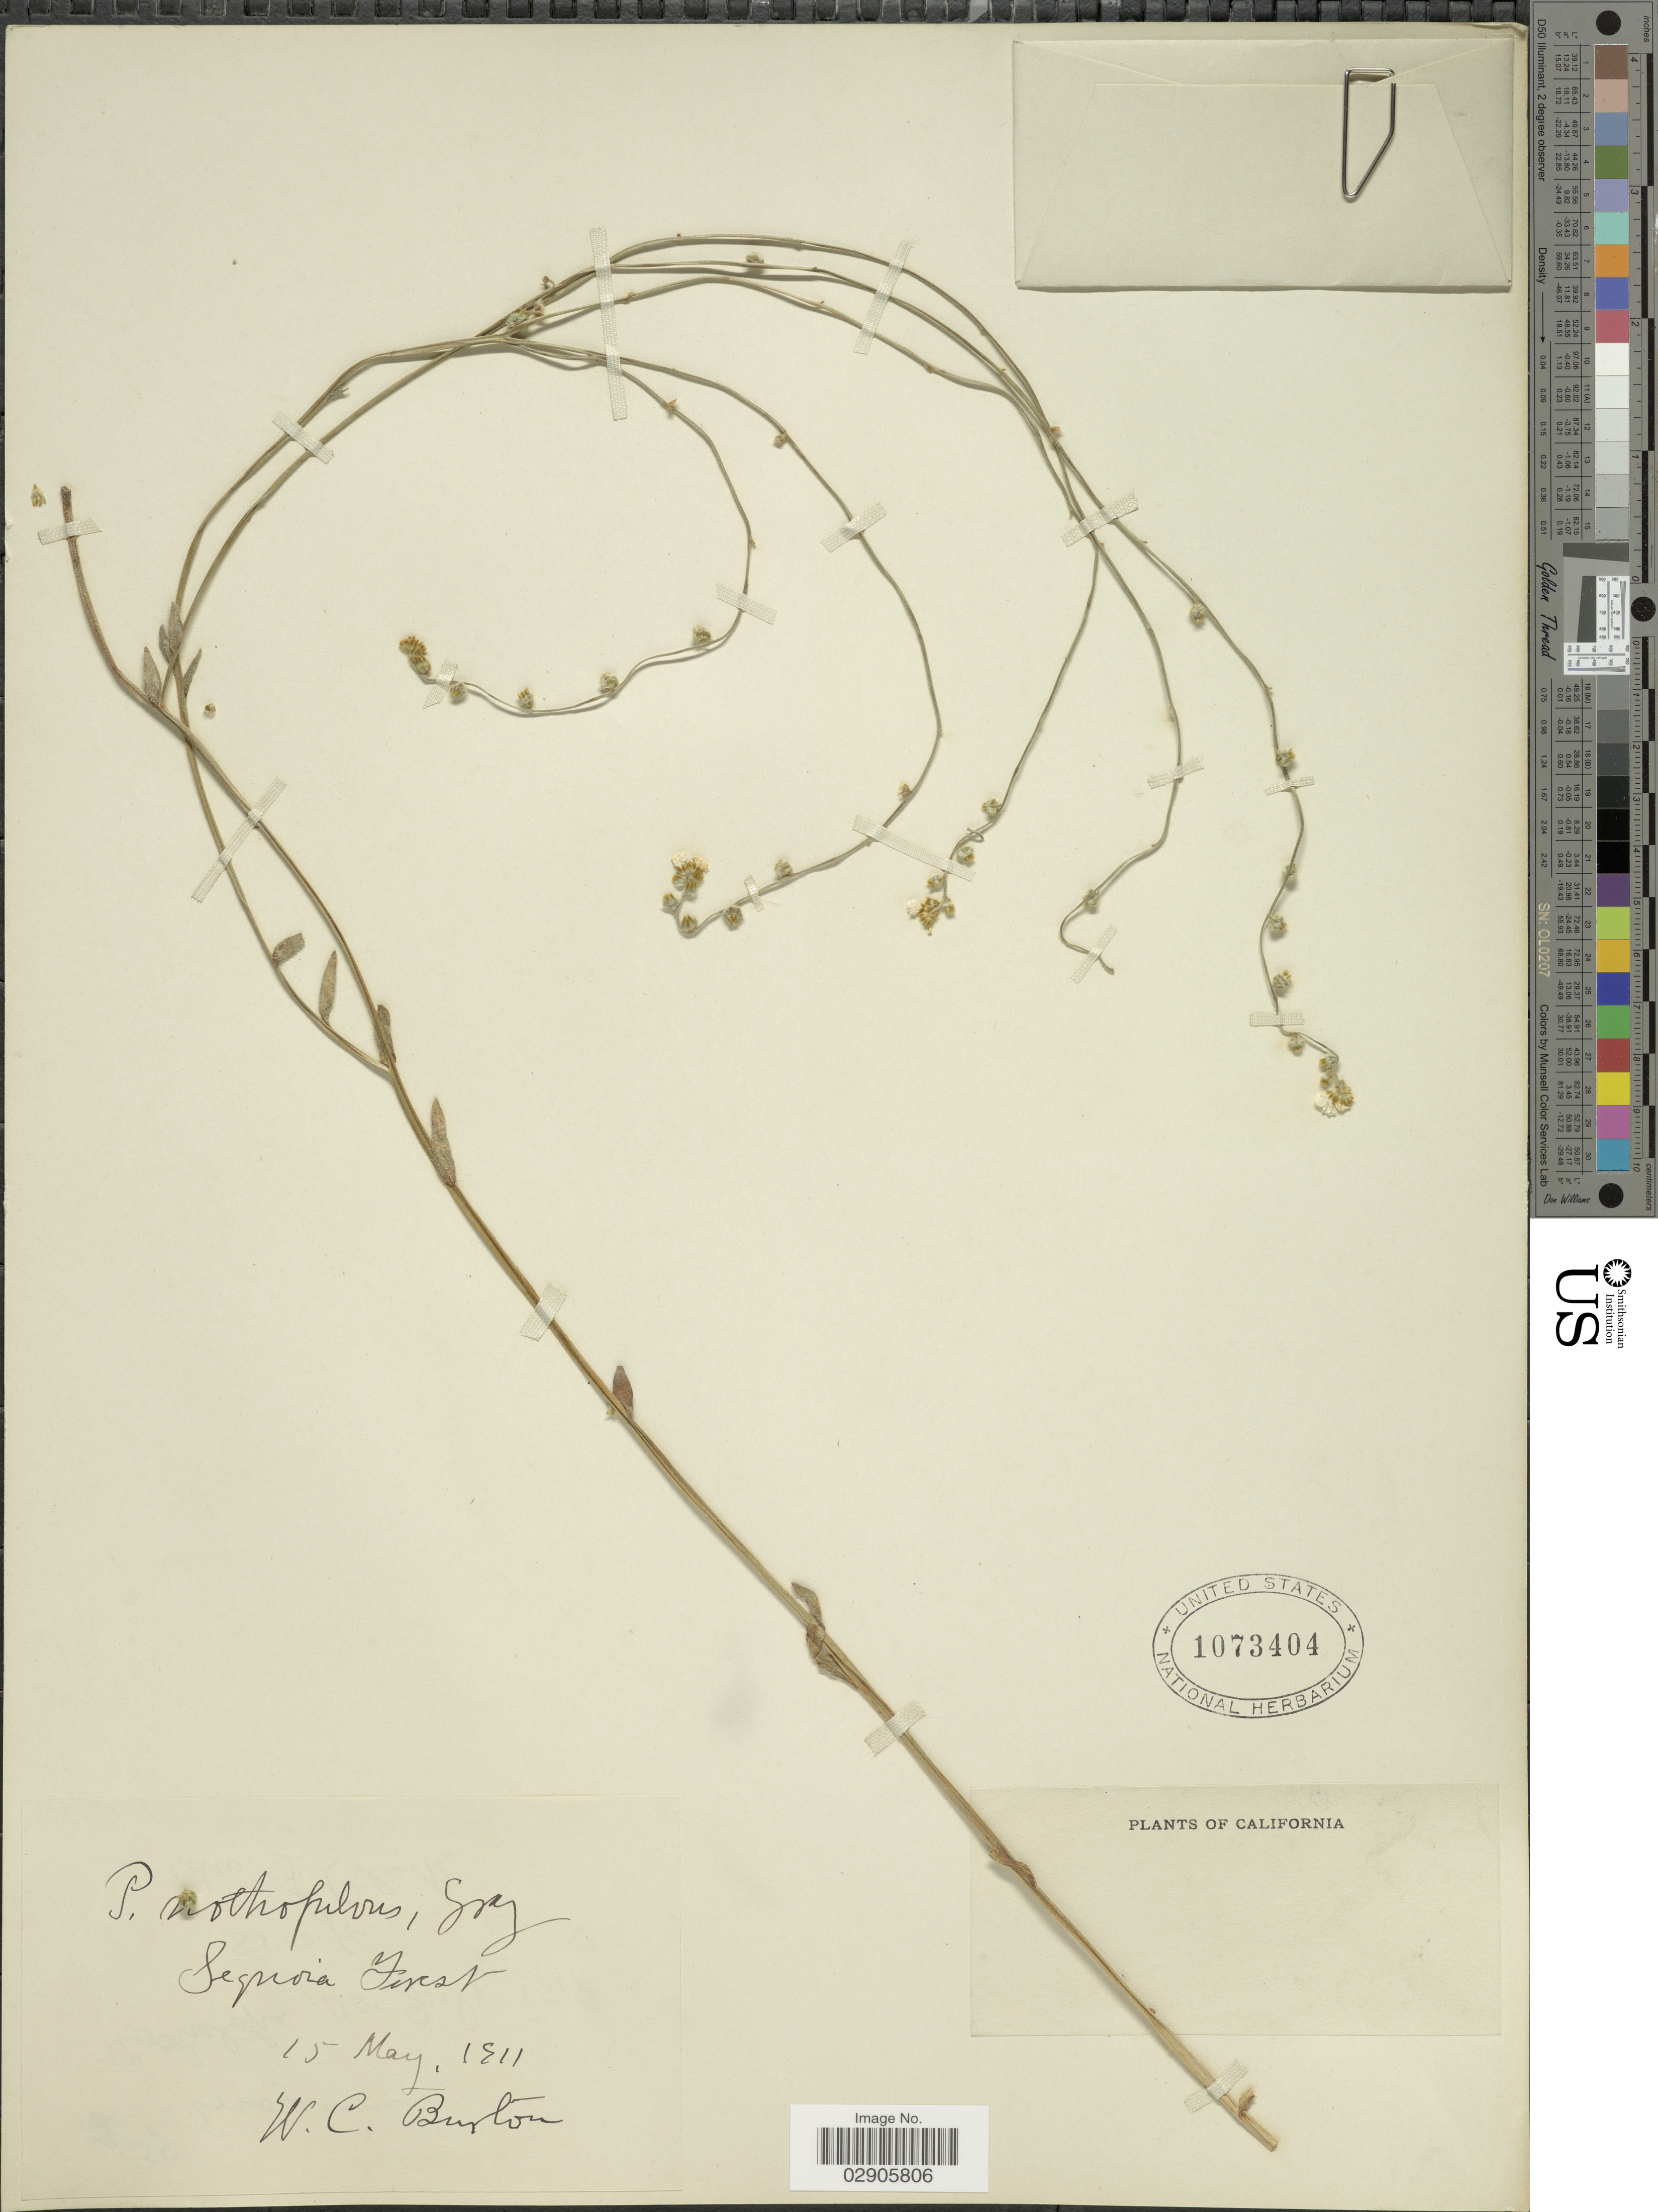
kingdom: Plantae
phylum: Tracheophyta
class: Magnoliopsida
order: Boraginales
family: Boraginaceae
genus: Plagiobothrys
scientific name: Plagiobothrys nothofulvus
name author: (A. Gray) A. Gray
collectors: W. Burton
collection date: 1911-05-15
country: United States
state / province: California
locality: Sequoia Forest.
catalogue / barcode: US 1073404